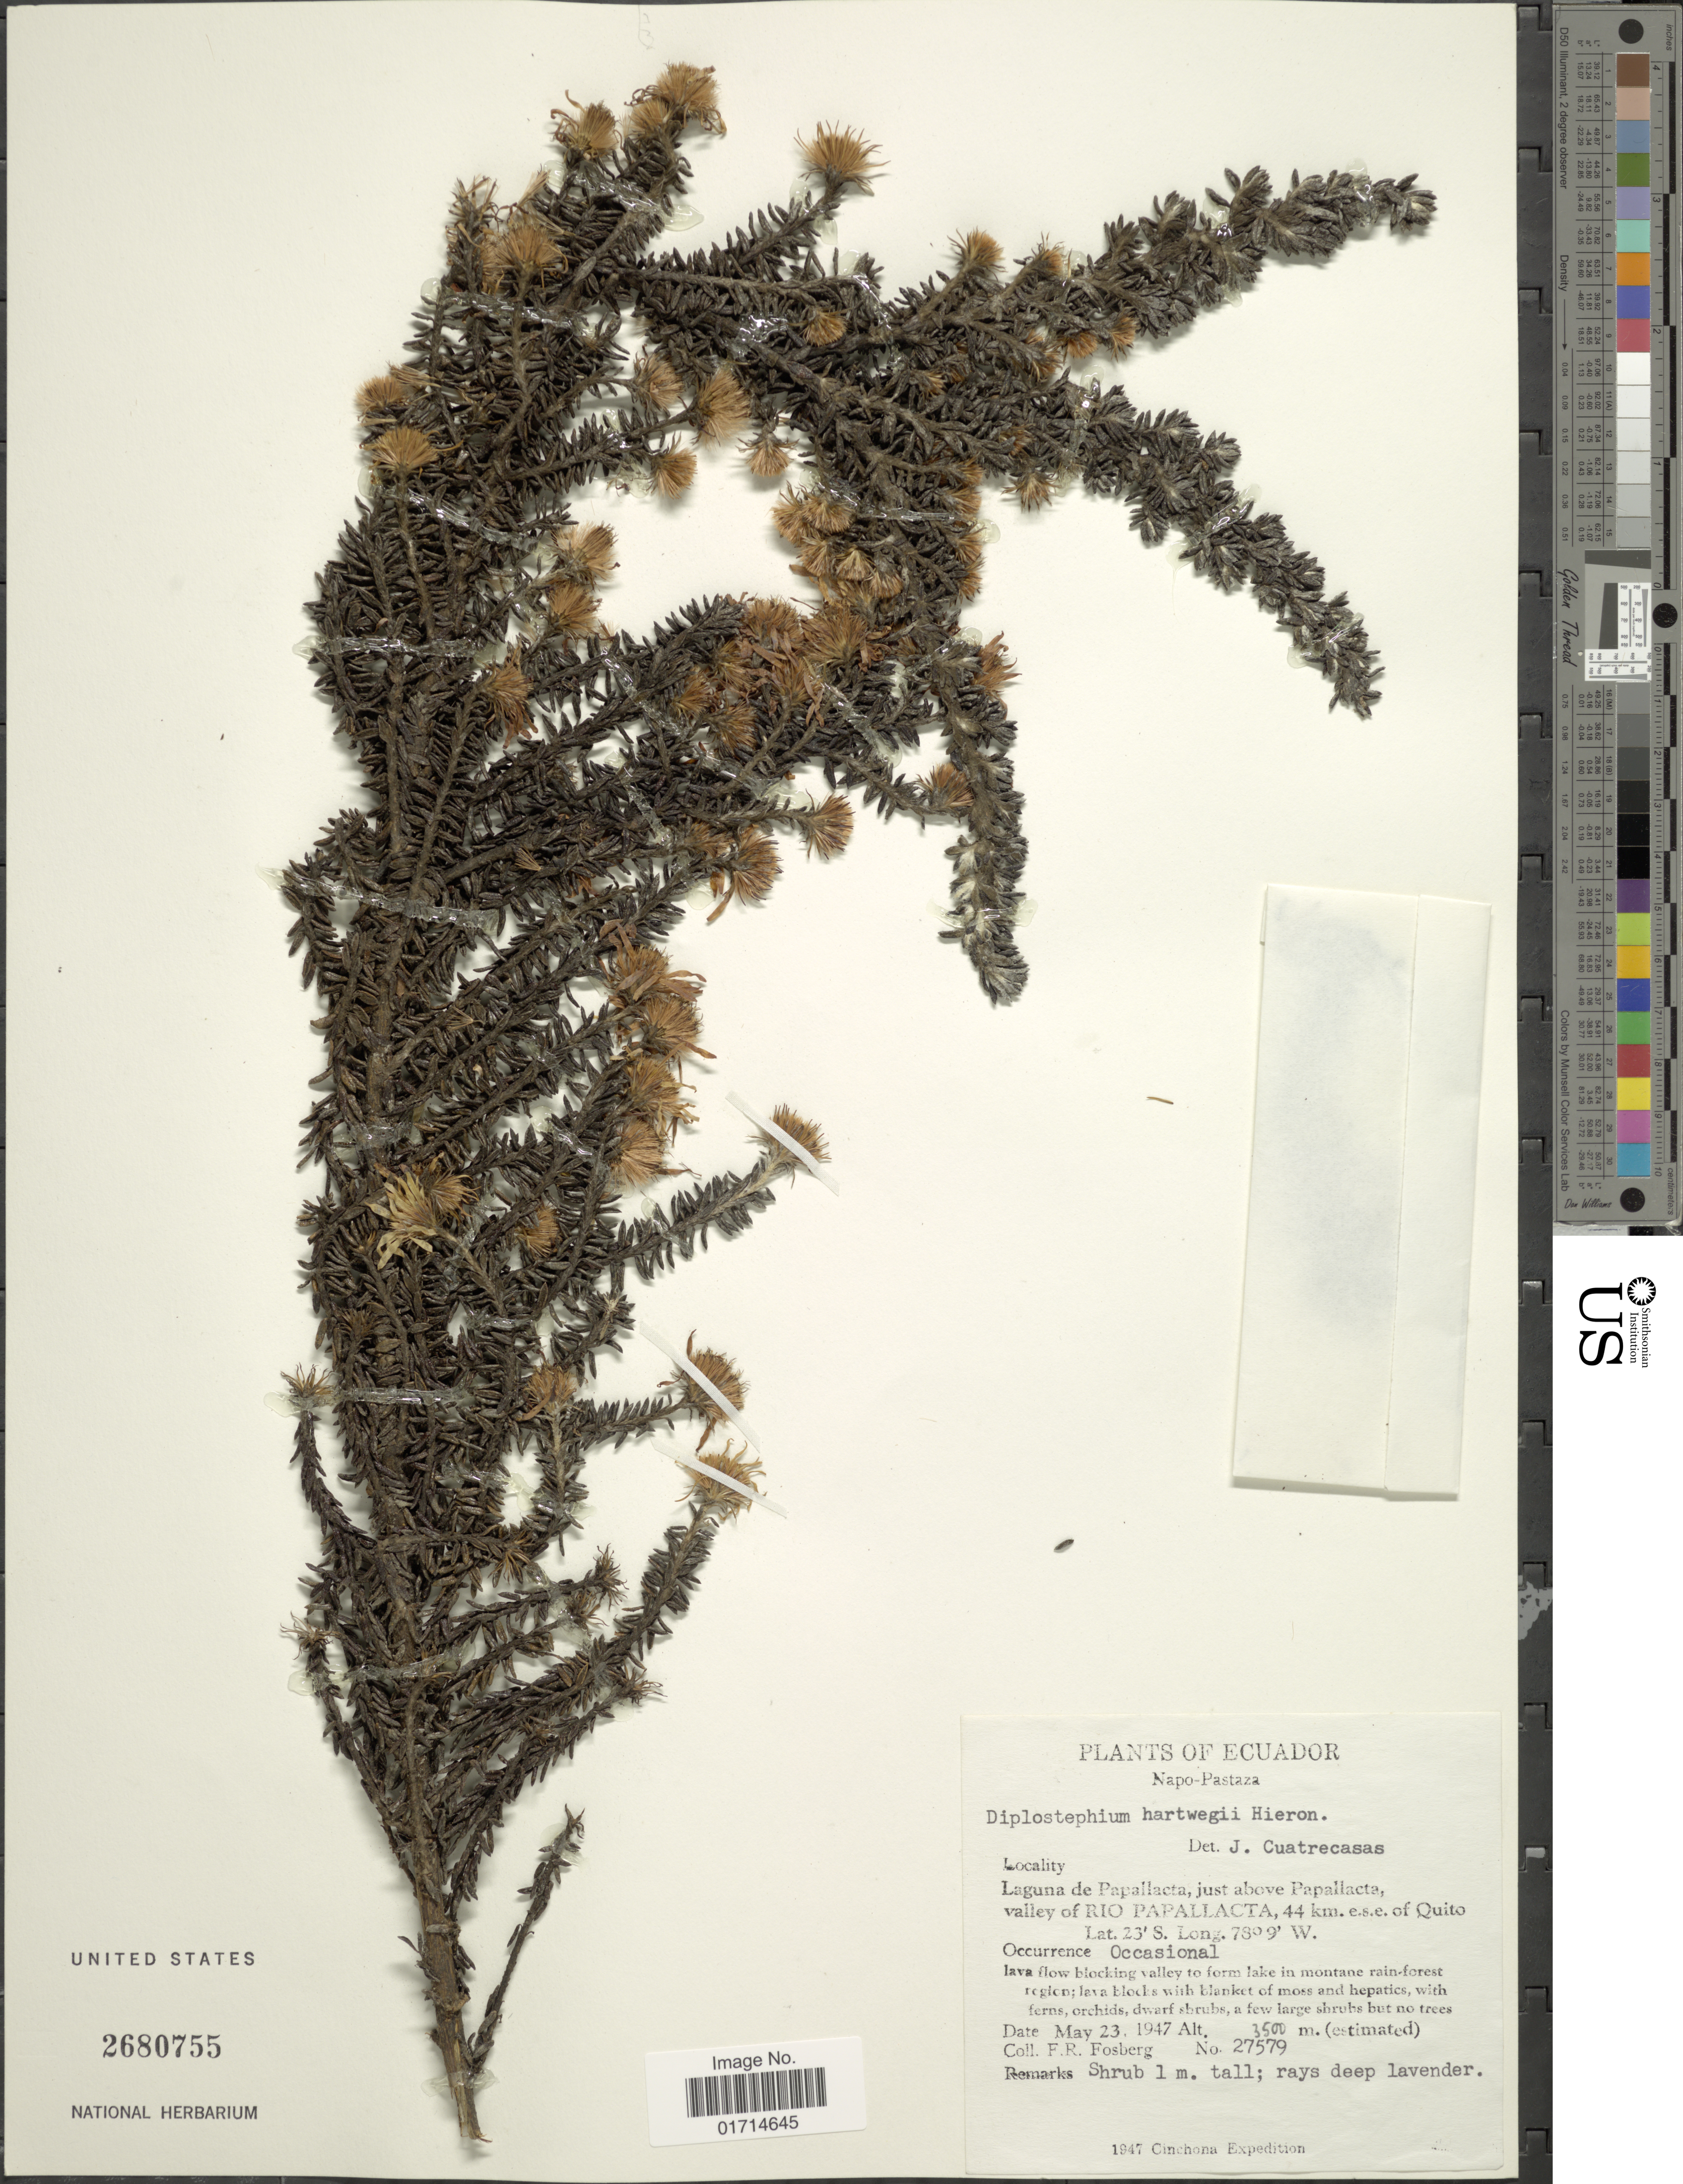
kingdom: Plantae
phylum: Tracheophyta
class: Magnoliopsida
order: Asterales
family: Asteraceae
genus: Diplostephium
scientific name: Diplostephium hartwegii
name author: Hieron.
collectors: F. R. Fosberg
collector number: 27579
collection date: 1947-05-23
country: Ecuador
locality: Napo- Pastaza, Laguna de Papallacta, just above Papallacta, valley of Rio Papallacta, 44 km. e.s.e. of Quito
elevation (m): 3500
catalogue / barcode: US 2680755